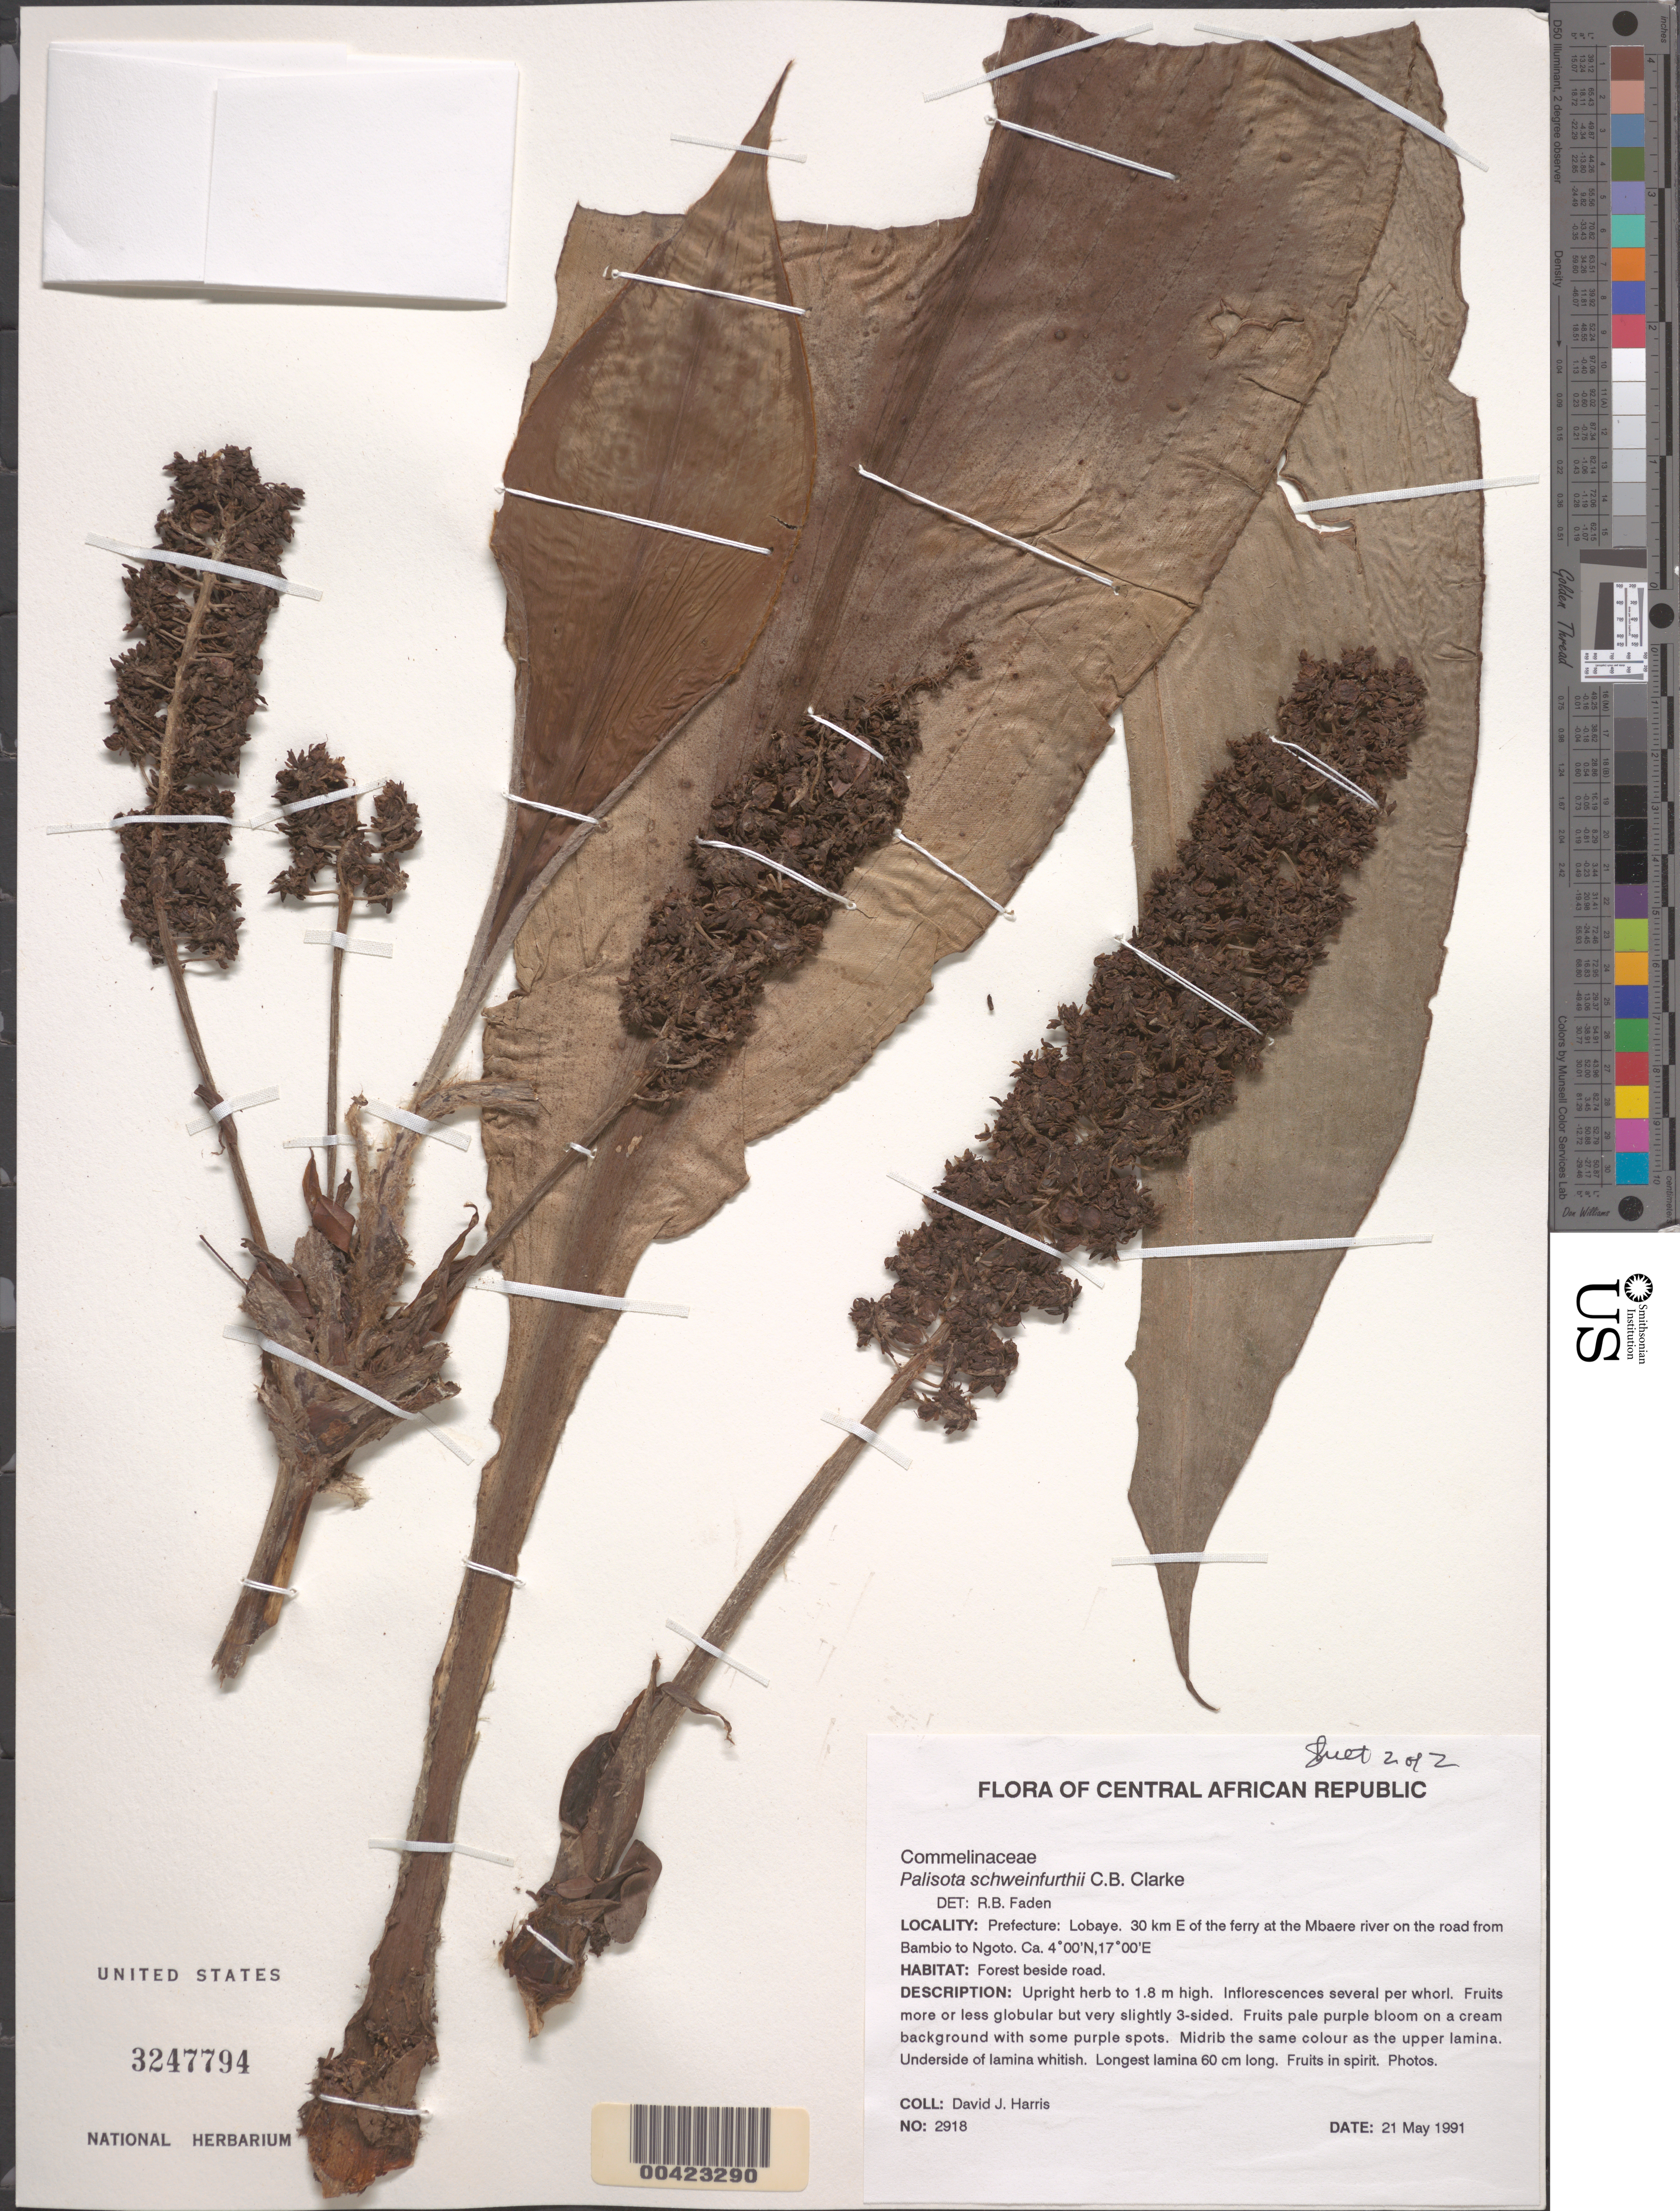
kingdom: Plantae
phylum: Tracheophyta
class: Liliopsida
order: Commelinales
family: Commelinaceae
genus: Palisota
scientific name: Palisota schweinfurthii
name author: C.B. Clarke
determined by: Faden, Robert B., (US), Smithsonian Institution - National Museum of Natural History (UNITED STATES)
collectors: D. J. Harris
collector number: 2918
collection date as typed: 21 May 1991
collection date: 1991-05-21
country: Central African Republic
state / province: Lobaye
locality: Lobaye, E of ferry at the Mbaere River on road from Bambio to Ngoto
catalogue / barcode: US 3247794